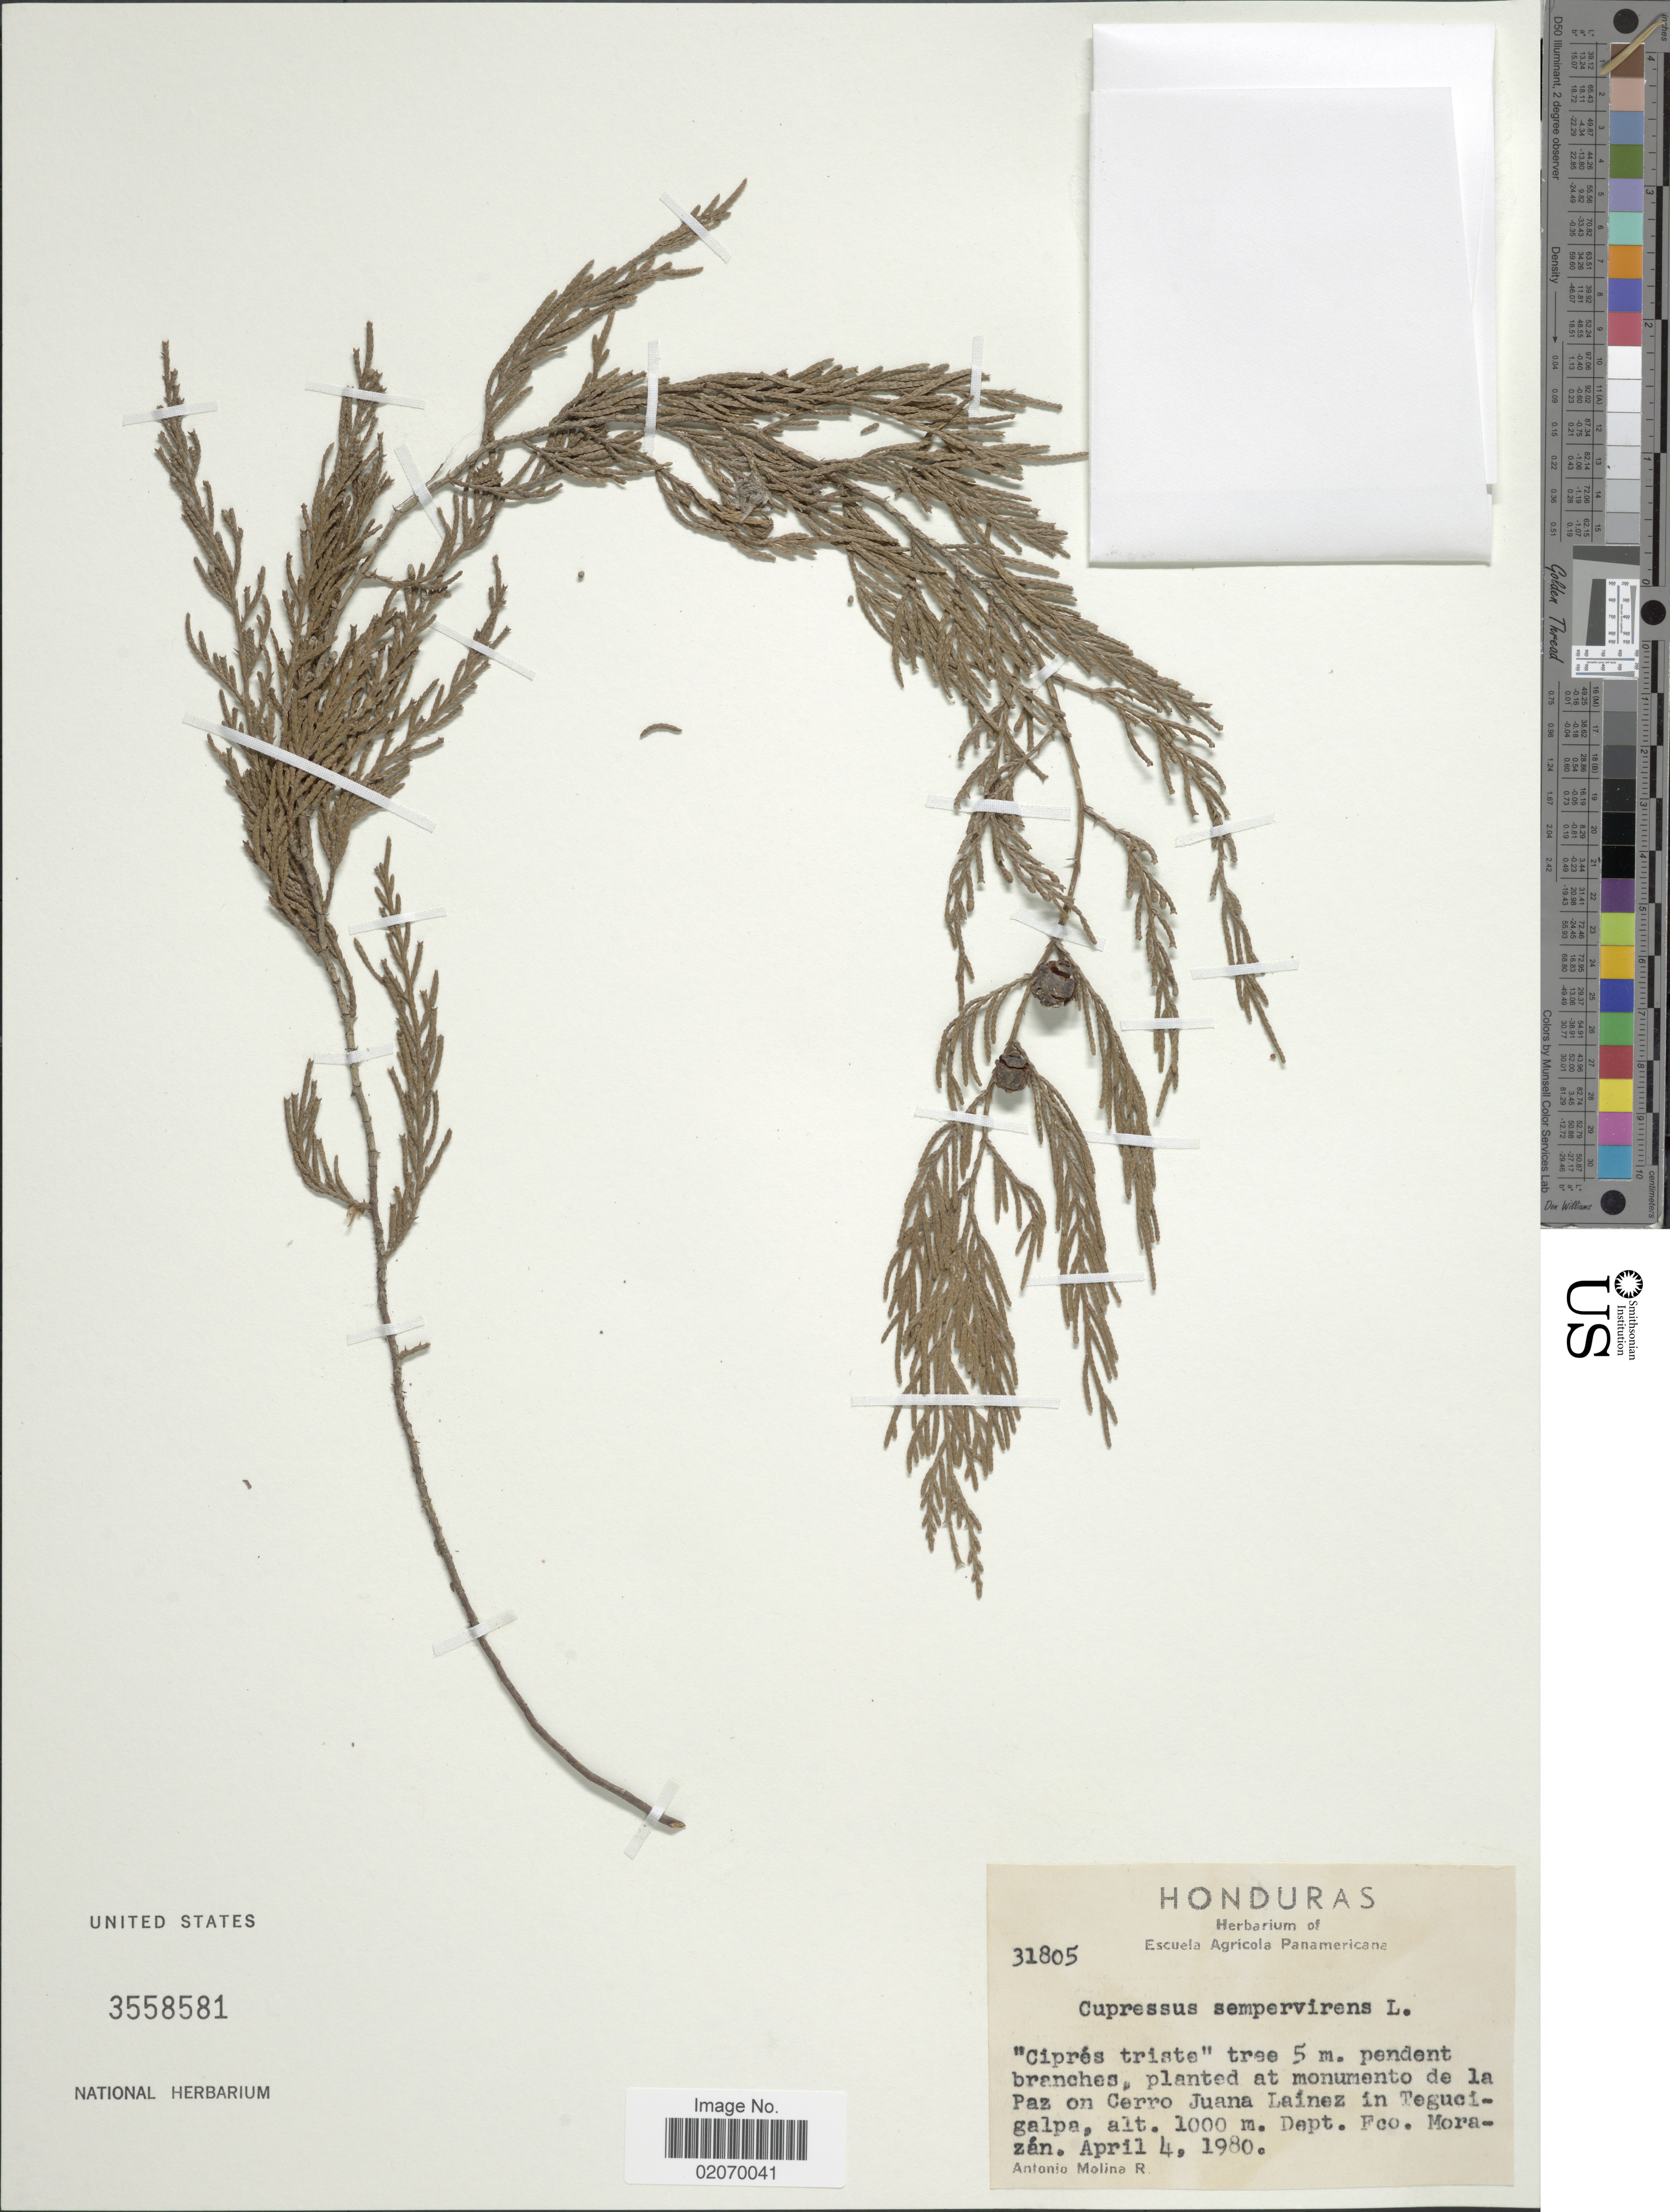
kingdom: Plantae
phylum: Tracheophyta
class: Pinopsida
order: Pinales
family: Cupressaceae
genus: Cupressus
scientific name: Cupressus sempervirens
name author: L.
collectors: A. Molina R.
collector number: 31805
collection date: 1980-04-04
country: Honduras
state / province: Fco. Morazán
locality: Monumento de la Paz in Cerro Juana Lainez in Tegucigalpa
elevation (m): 1000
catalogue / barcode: US 3558581